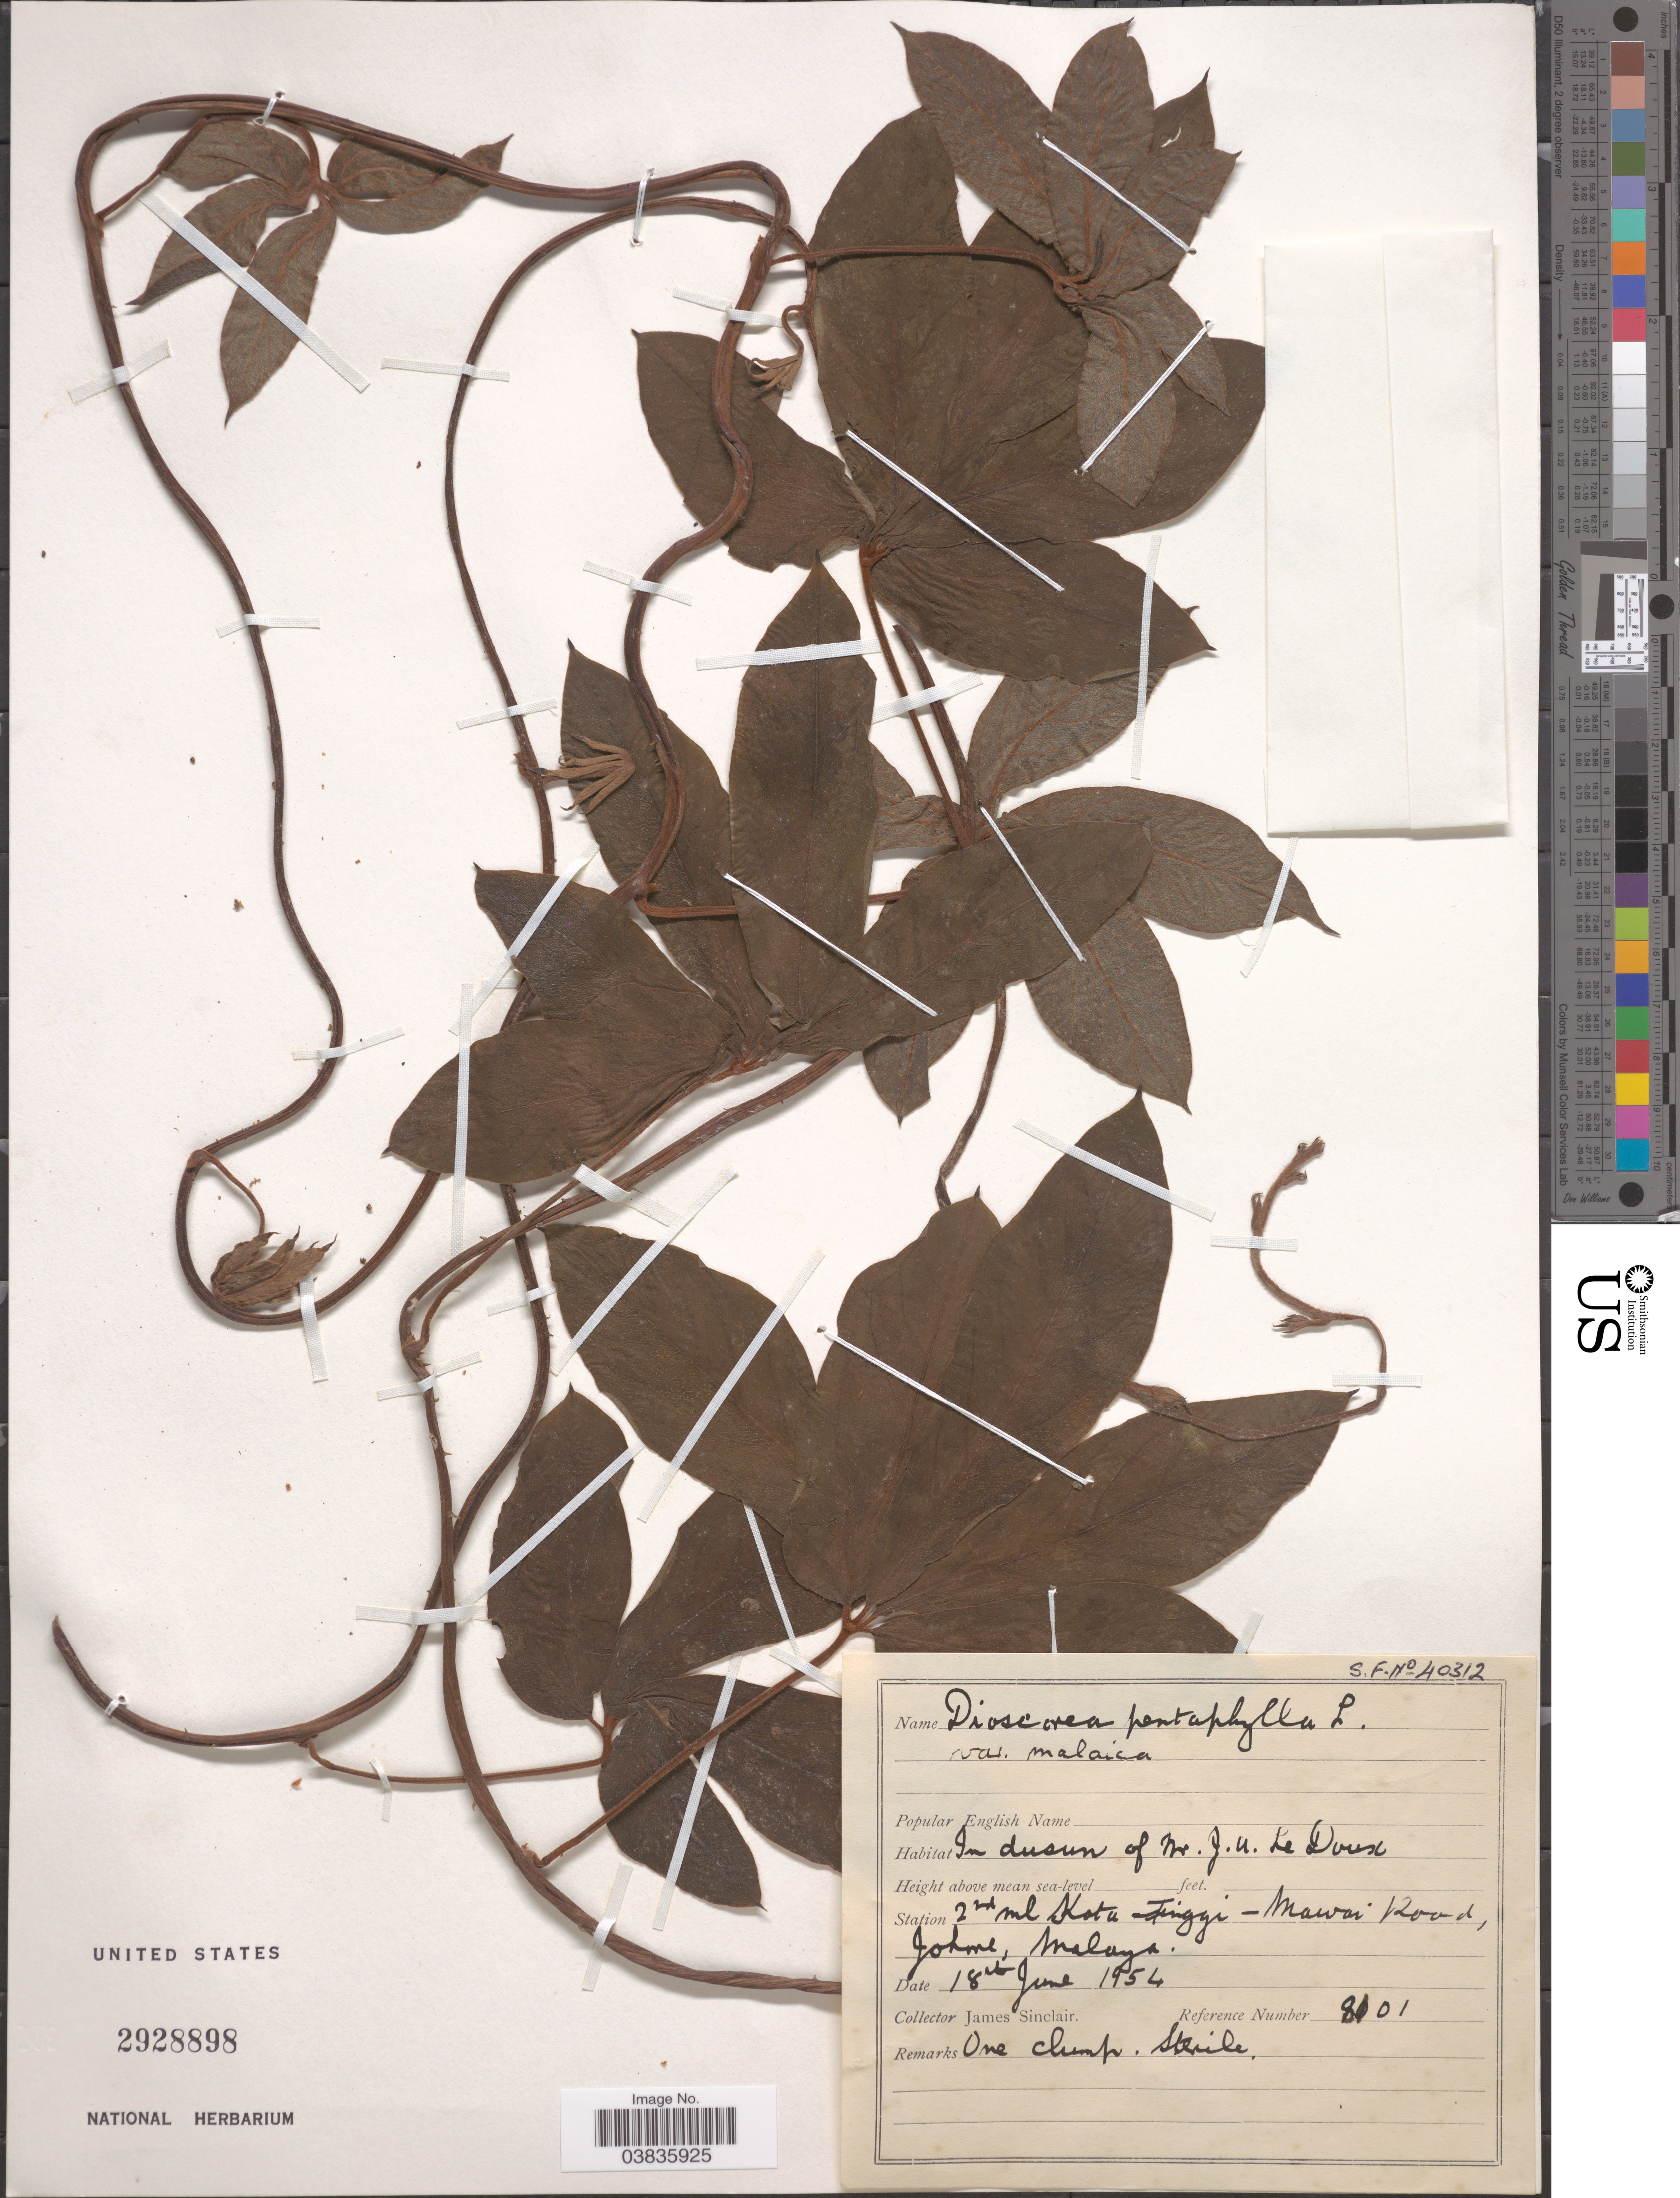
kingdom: Plantae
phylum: Tracheophyta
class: Liliopsida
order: Dioscoreales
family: Dioscoreaceae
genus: Dioscorea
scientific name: Dioscorea pentaphylla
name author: L.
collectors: J. Sinclair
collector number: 8101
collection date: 1954-06-18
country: Malaysia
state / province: Johor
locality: Station 2nd ml Kota Tinggi - Mawai Road, Johore, Malaya.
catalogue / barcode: US 2928898